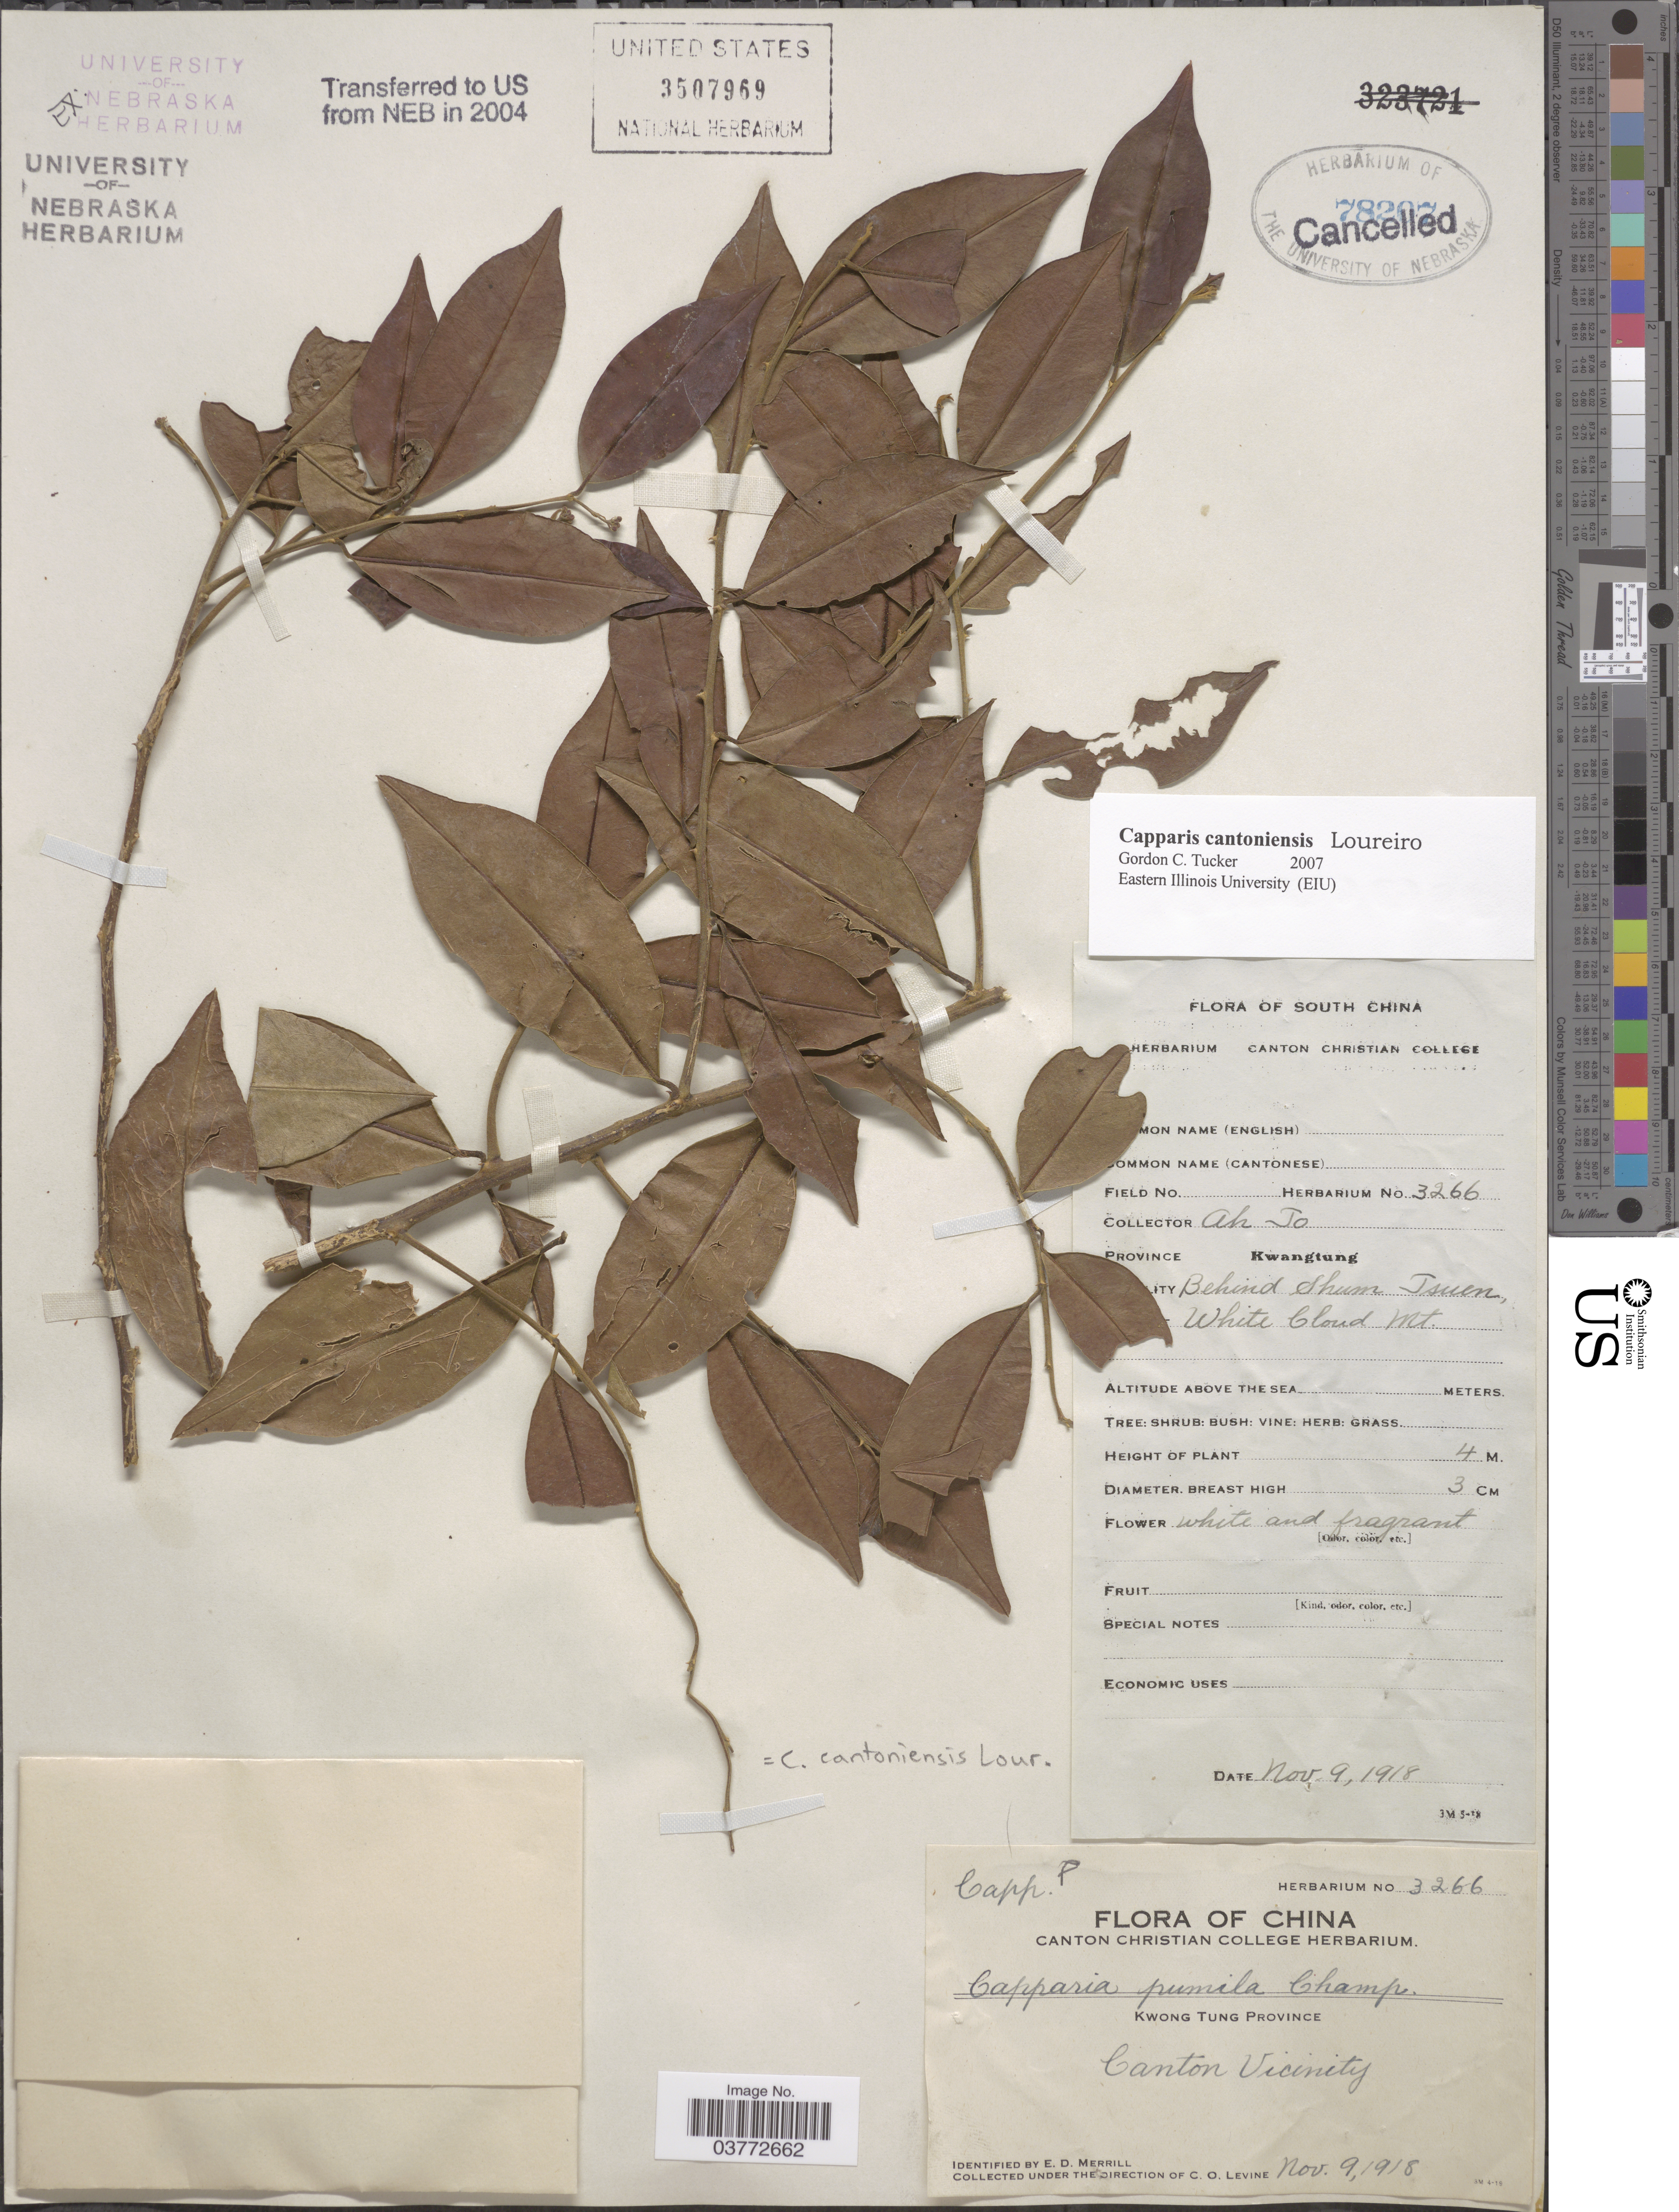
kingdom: Plantae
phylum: Tracheophyta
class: Magnoliopsida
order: Brassicales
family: Capparaceae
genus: Capparis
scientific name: Capparis cantoniensis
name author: Lour.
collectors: Ah To & C. O. Levine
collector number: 3266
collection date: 1918-11-09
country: China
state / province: Guangdong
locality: Kwong Tung Province. Canton Vicinity. South China. Behind Shum Tsuen, White Cloud Mt.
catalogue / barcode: US 3507969